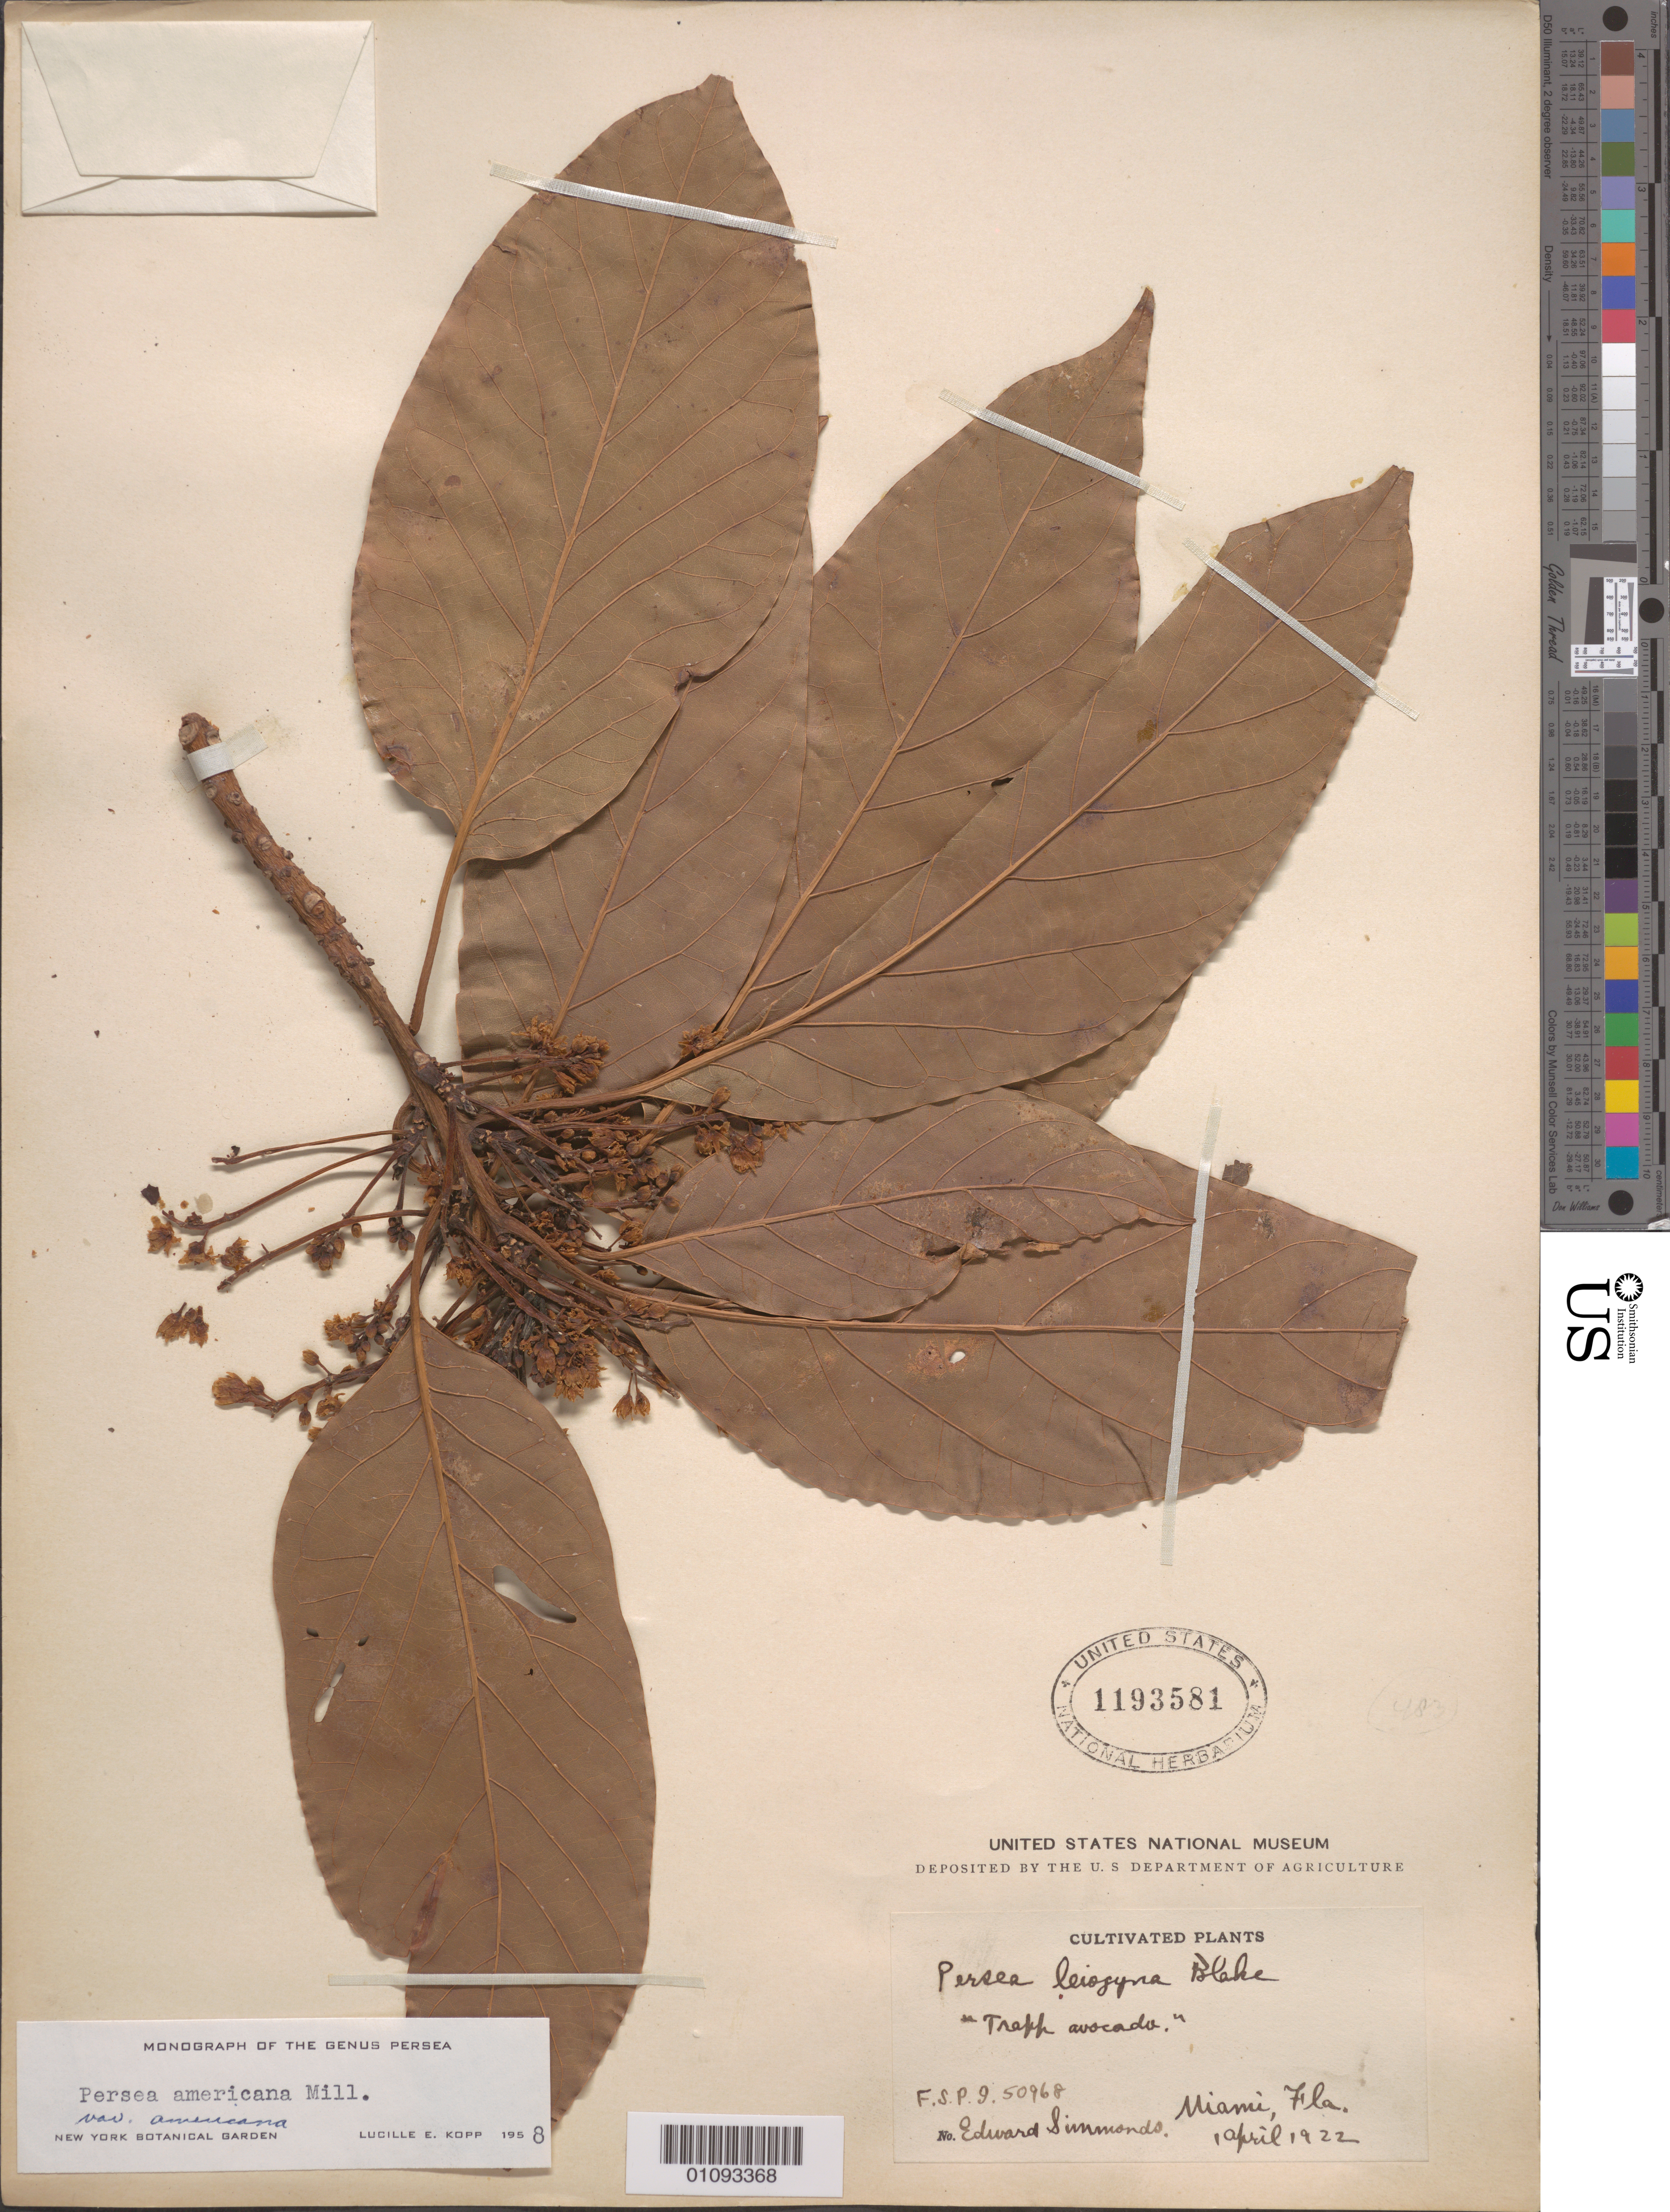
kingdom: Plantae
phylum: Tracheophyta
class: Magnoliopsida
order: Laurales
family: Lauraceae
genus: Persea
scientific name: Persea americana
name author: Mill.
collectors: E. Simmonds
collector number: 50968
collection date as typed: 10 Apr 1922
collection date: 1922-04-10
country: Cuba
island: Cuba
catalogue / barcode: US 1193581